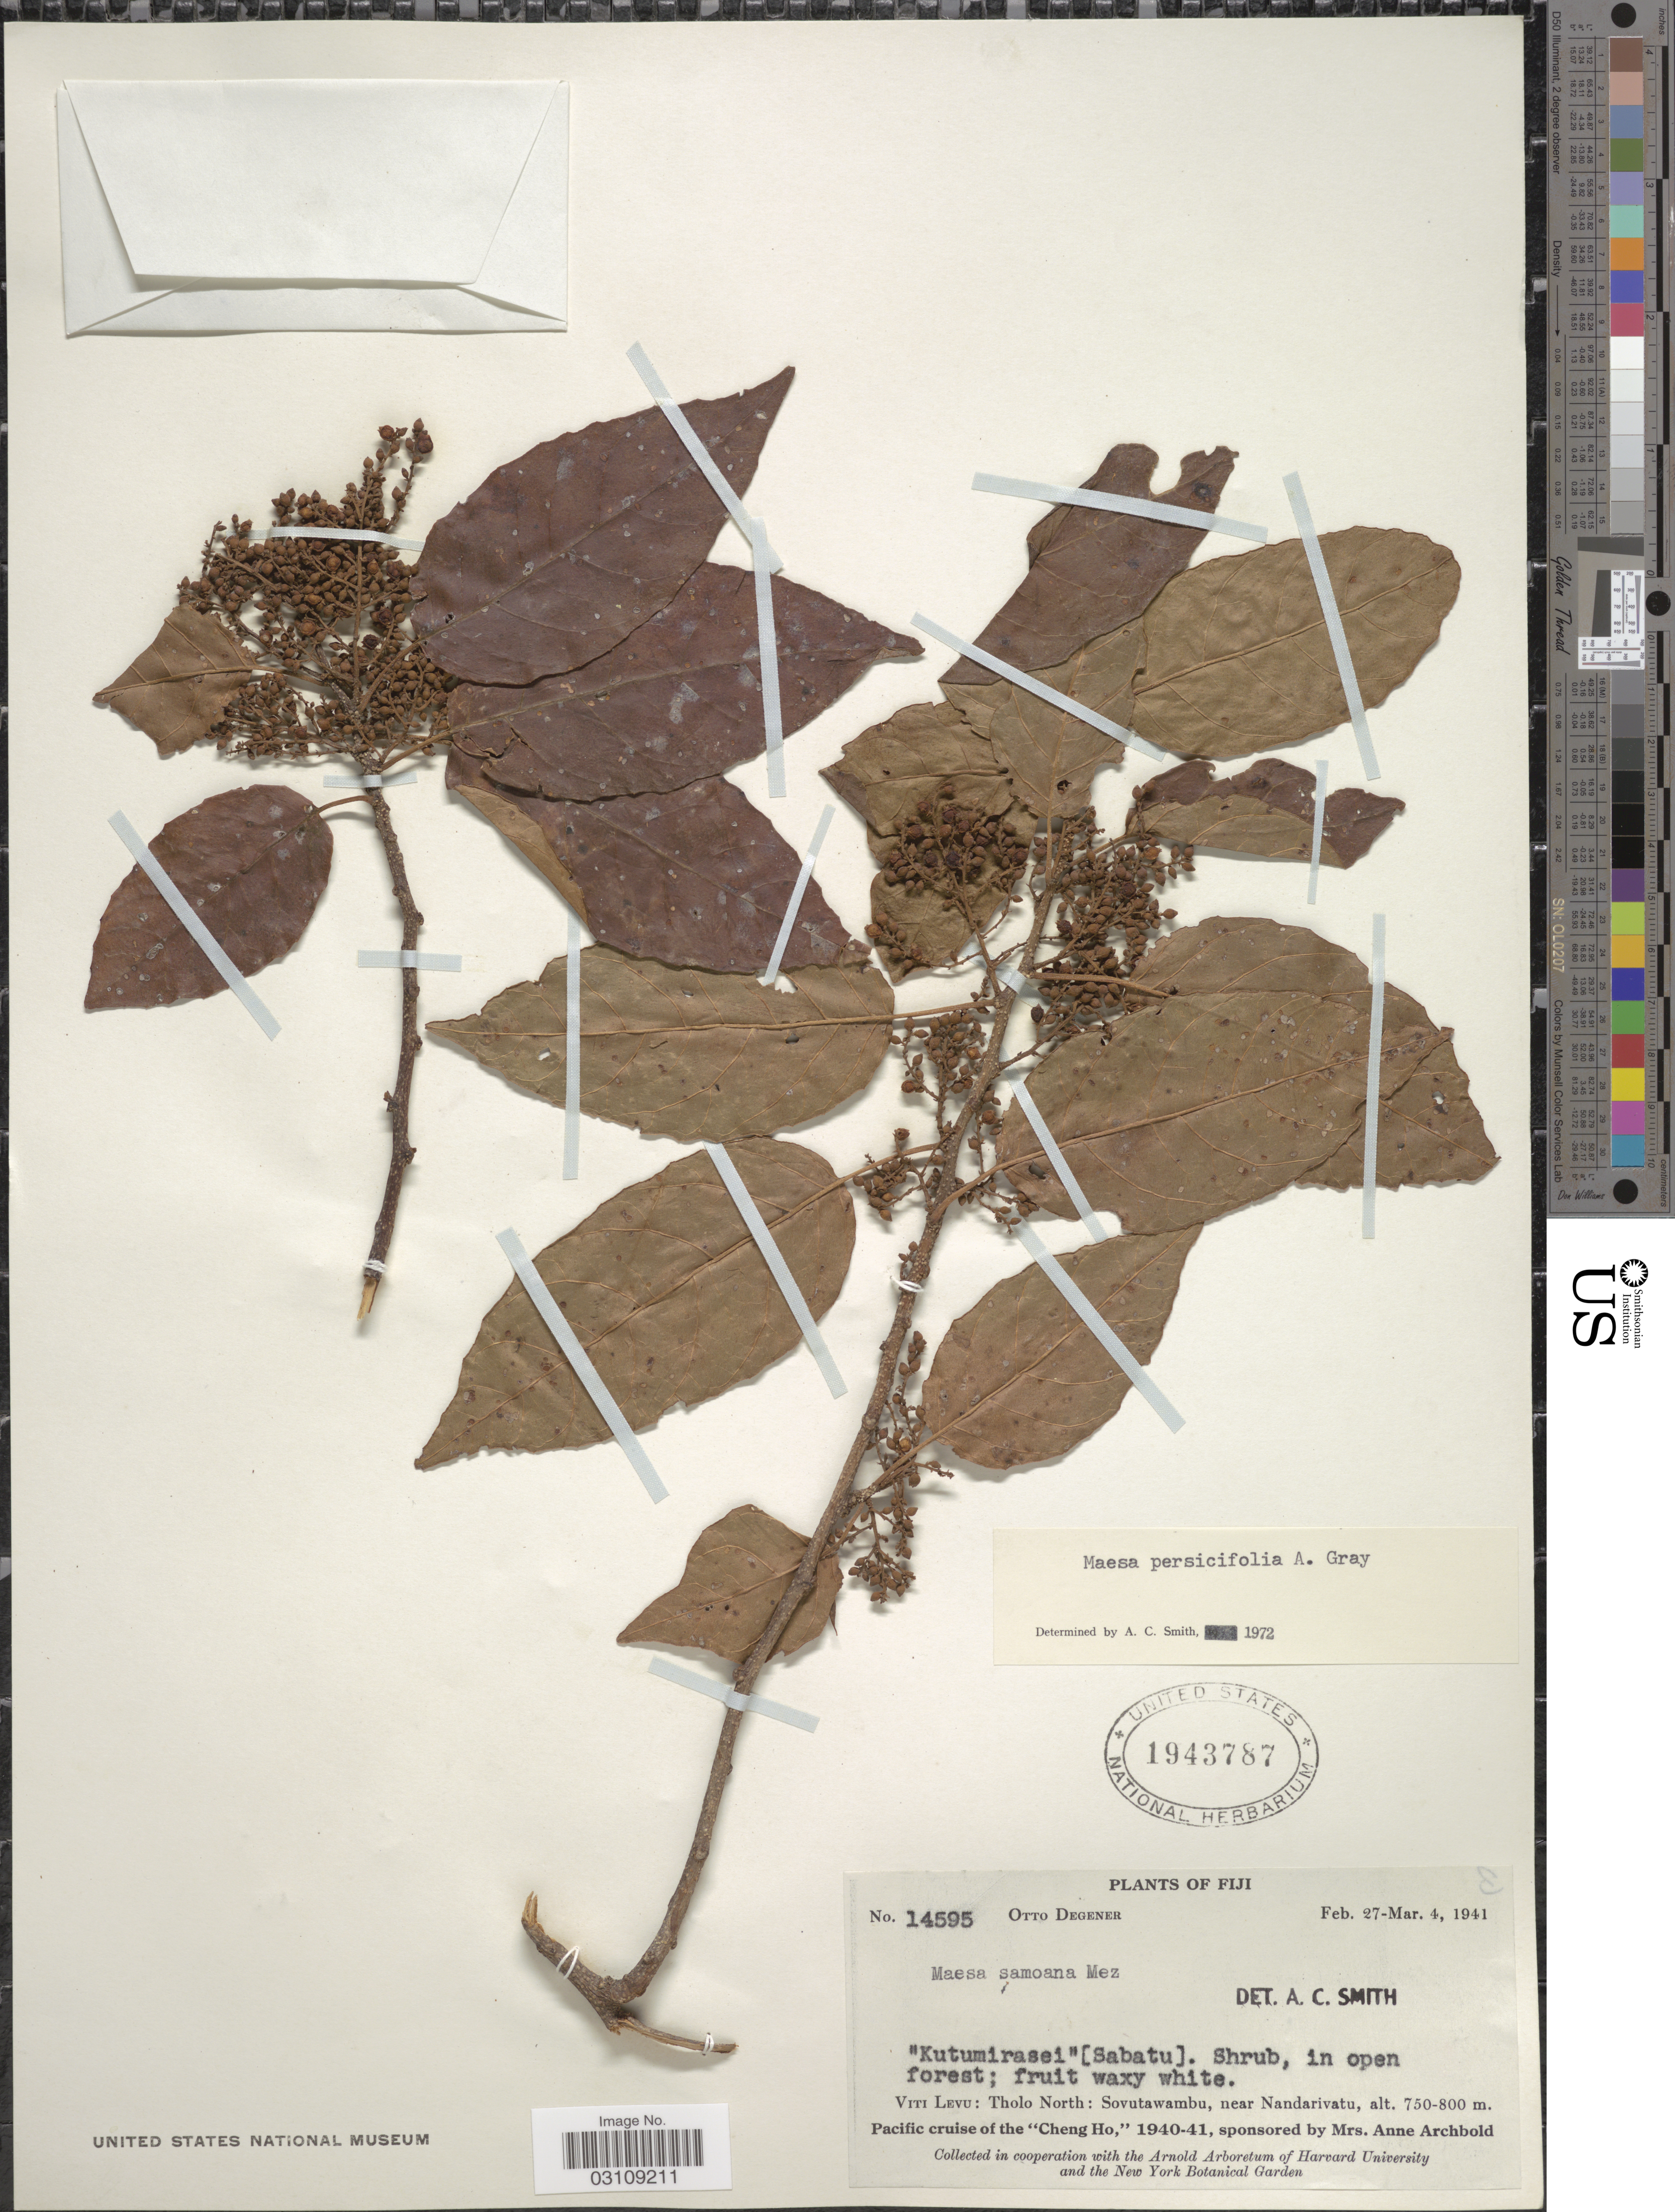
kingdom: Plantae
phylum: Tracheophyta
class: Magnoliopsida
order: Ericales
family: Primulaceae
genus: Maesa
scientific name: Maesa persicaefolia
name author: A. Gray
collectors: O. Degener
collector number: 14595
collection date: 1941-02-27/1941-03-04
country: Fiji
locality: Viti Levu: Tholo North: Sovutawambu, near Nandarivatu.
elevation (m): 750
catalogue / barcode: US 1943787